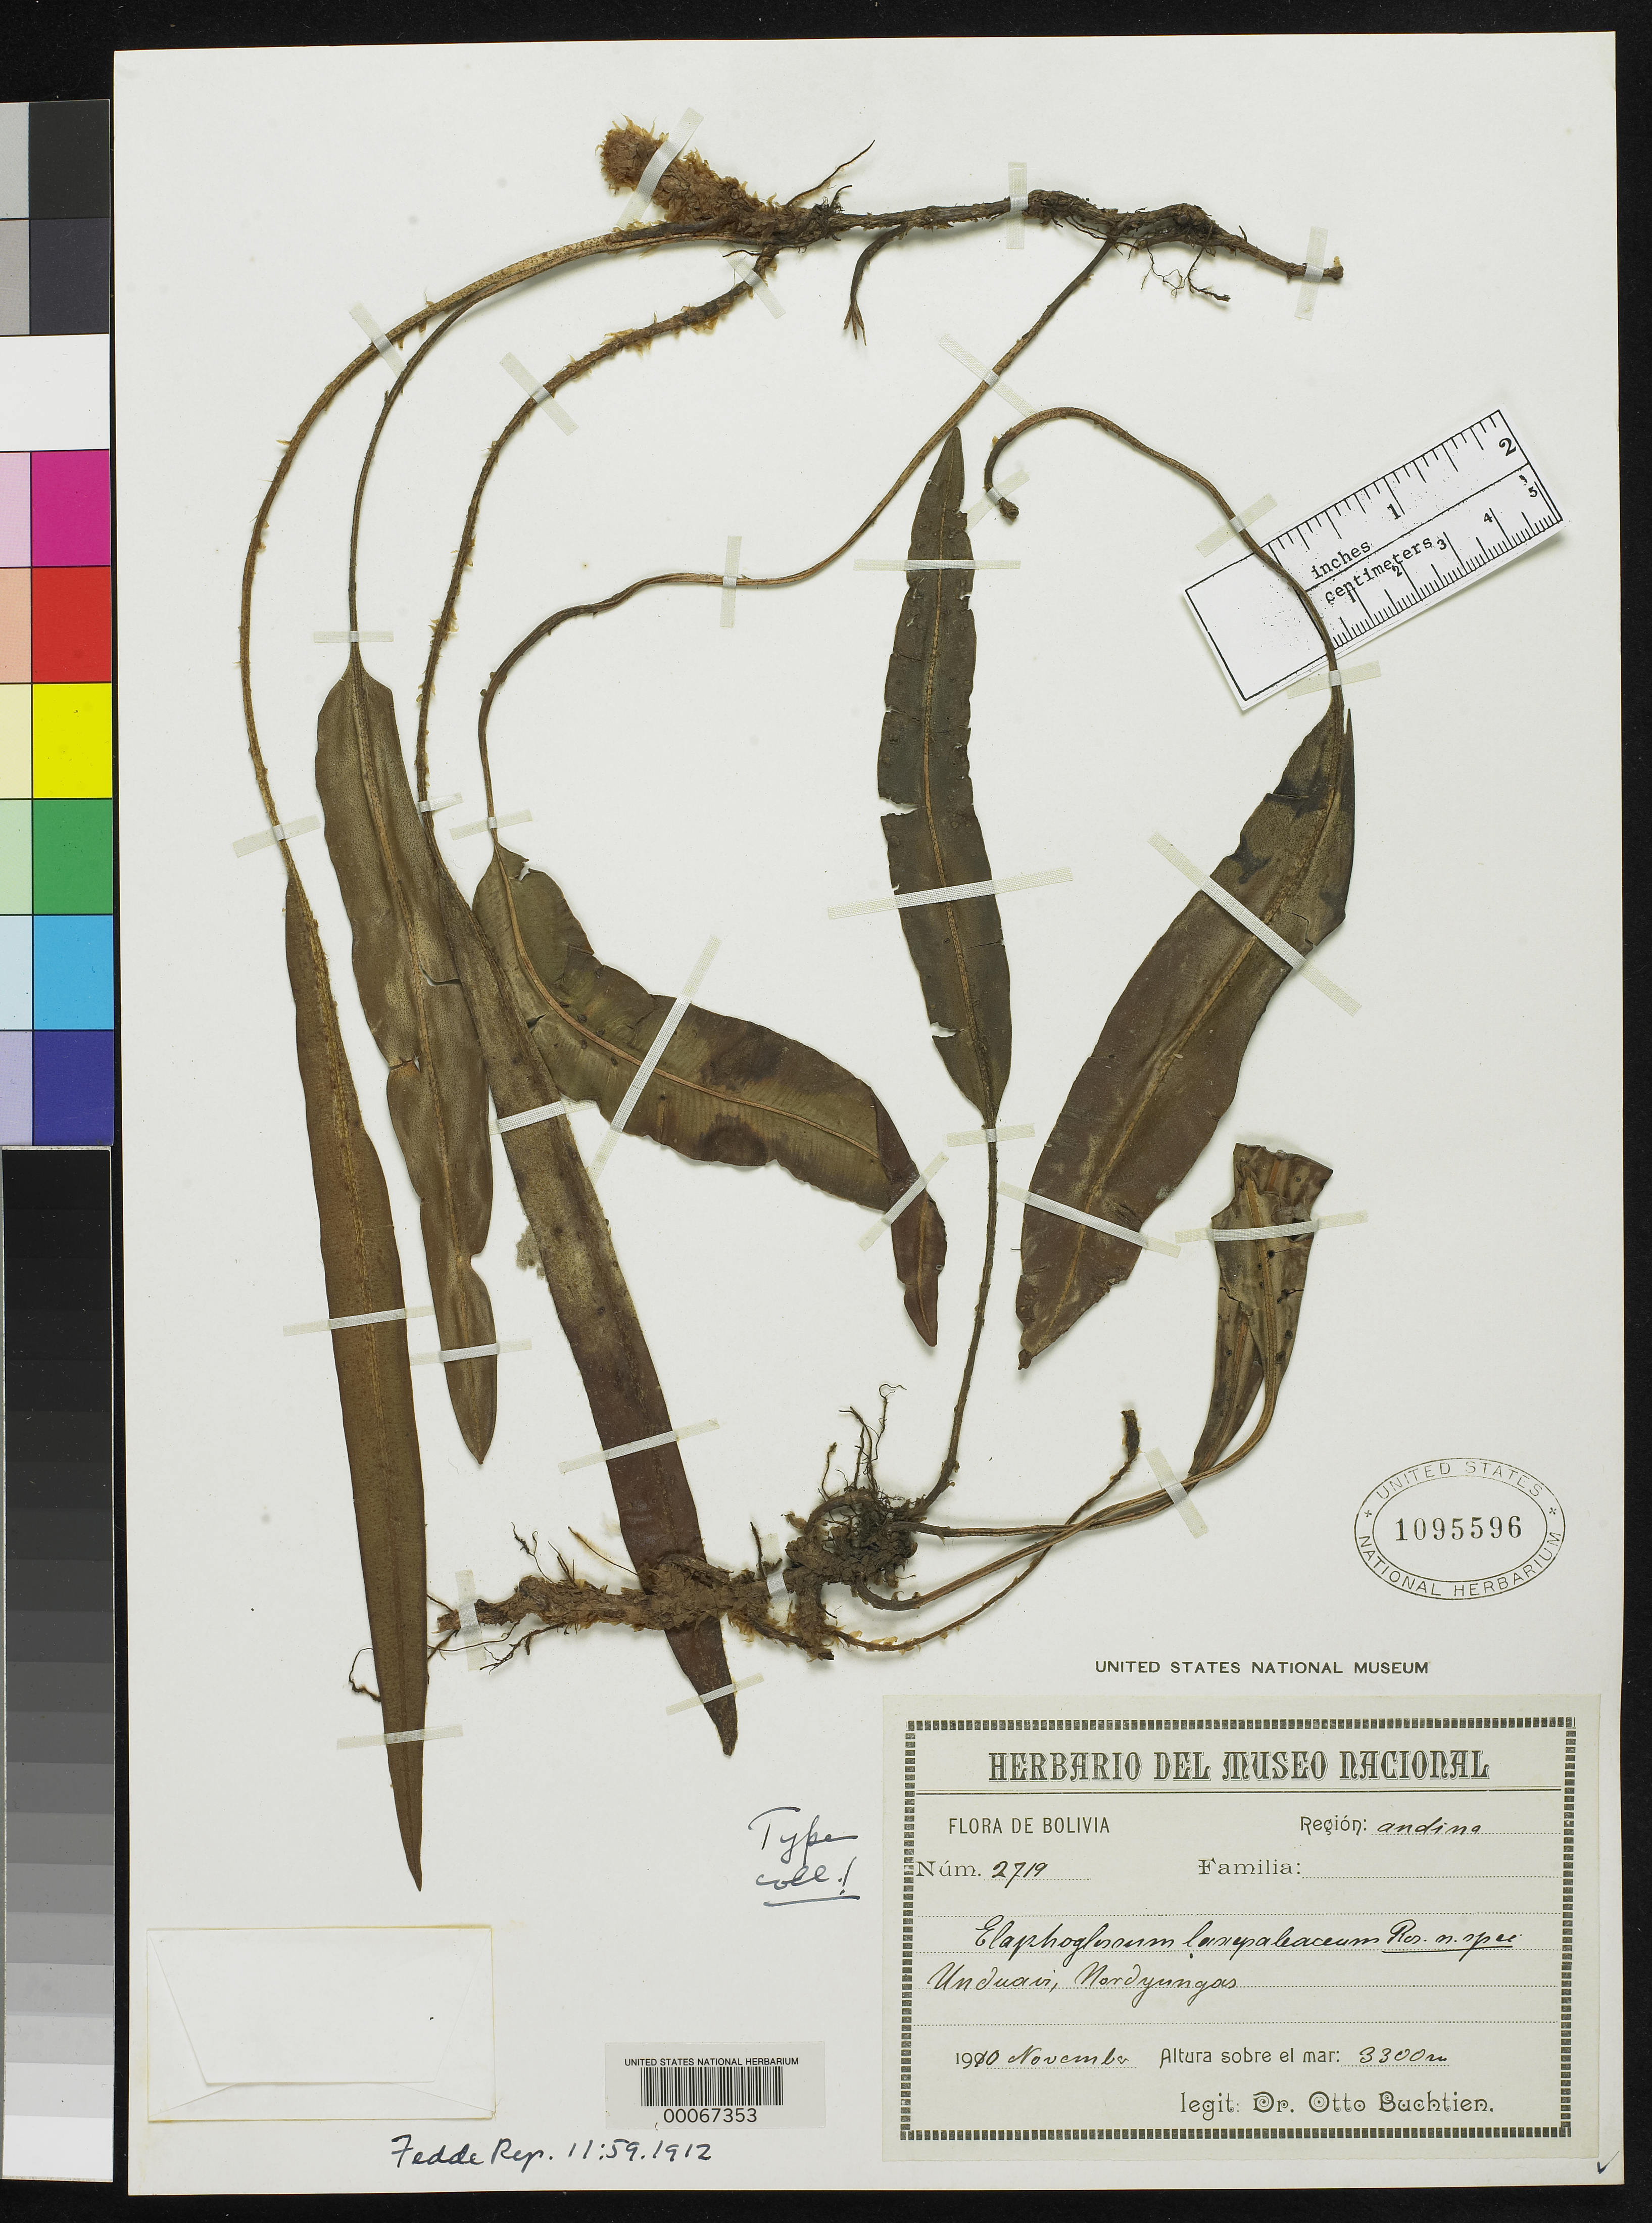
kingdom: Plantae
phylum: Tracheophyta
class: Polypodiopsida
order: Polypodiales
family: Dryopteridaceae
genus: Elaphoglossum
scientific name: Elaphoglossum laxepaleaceum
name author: Rosenst.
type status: Isotype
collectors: O. Buchtien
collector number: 2719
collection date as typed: Nov 1910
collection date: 1910-11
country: Bolivia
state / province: La Paz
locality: Yungas, Unduavi.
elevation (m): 3300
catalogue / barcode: US 1095596